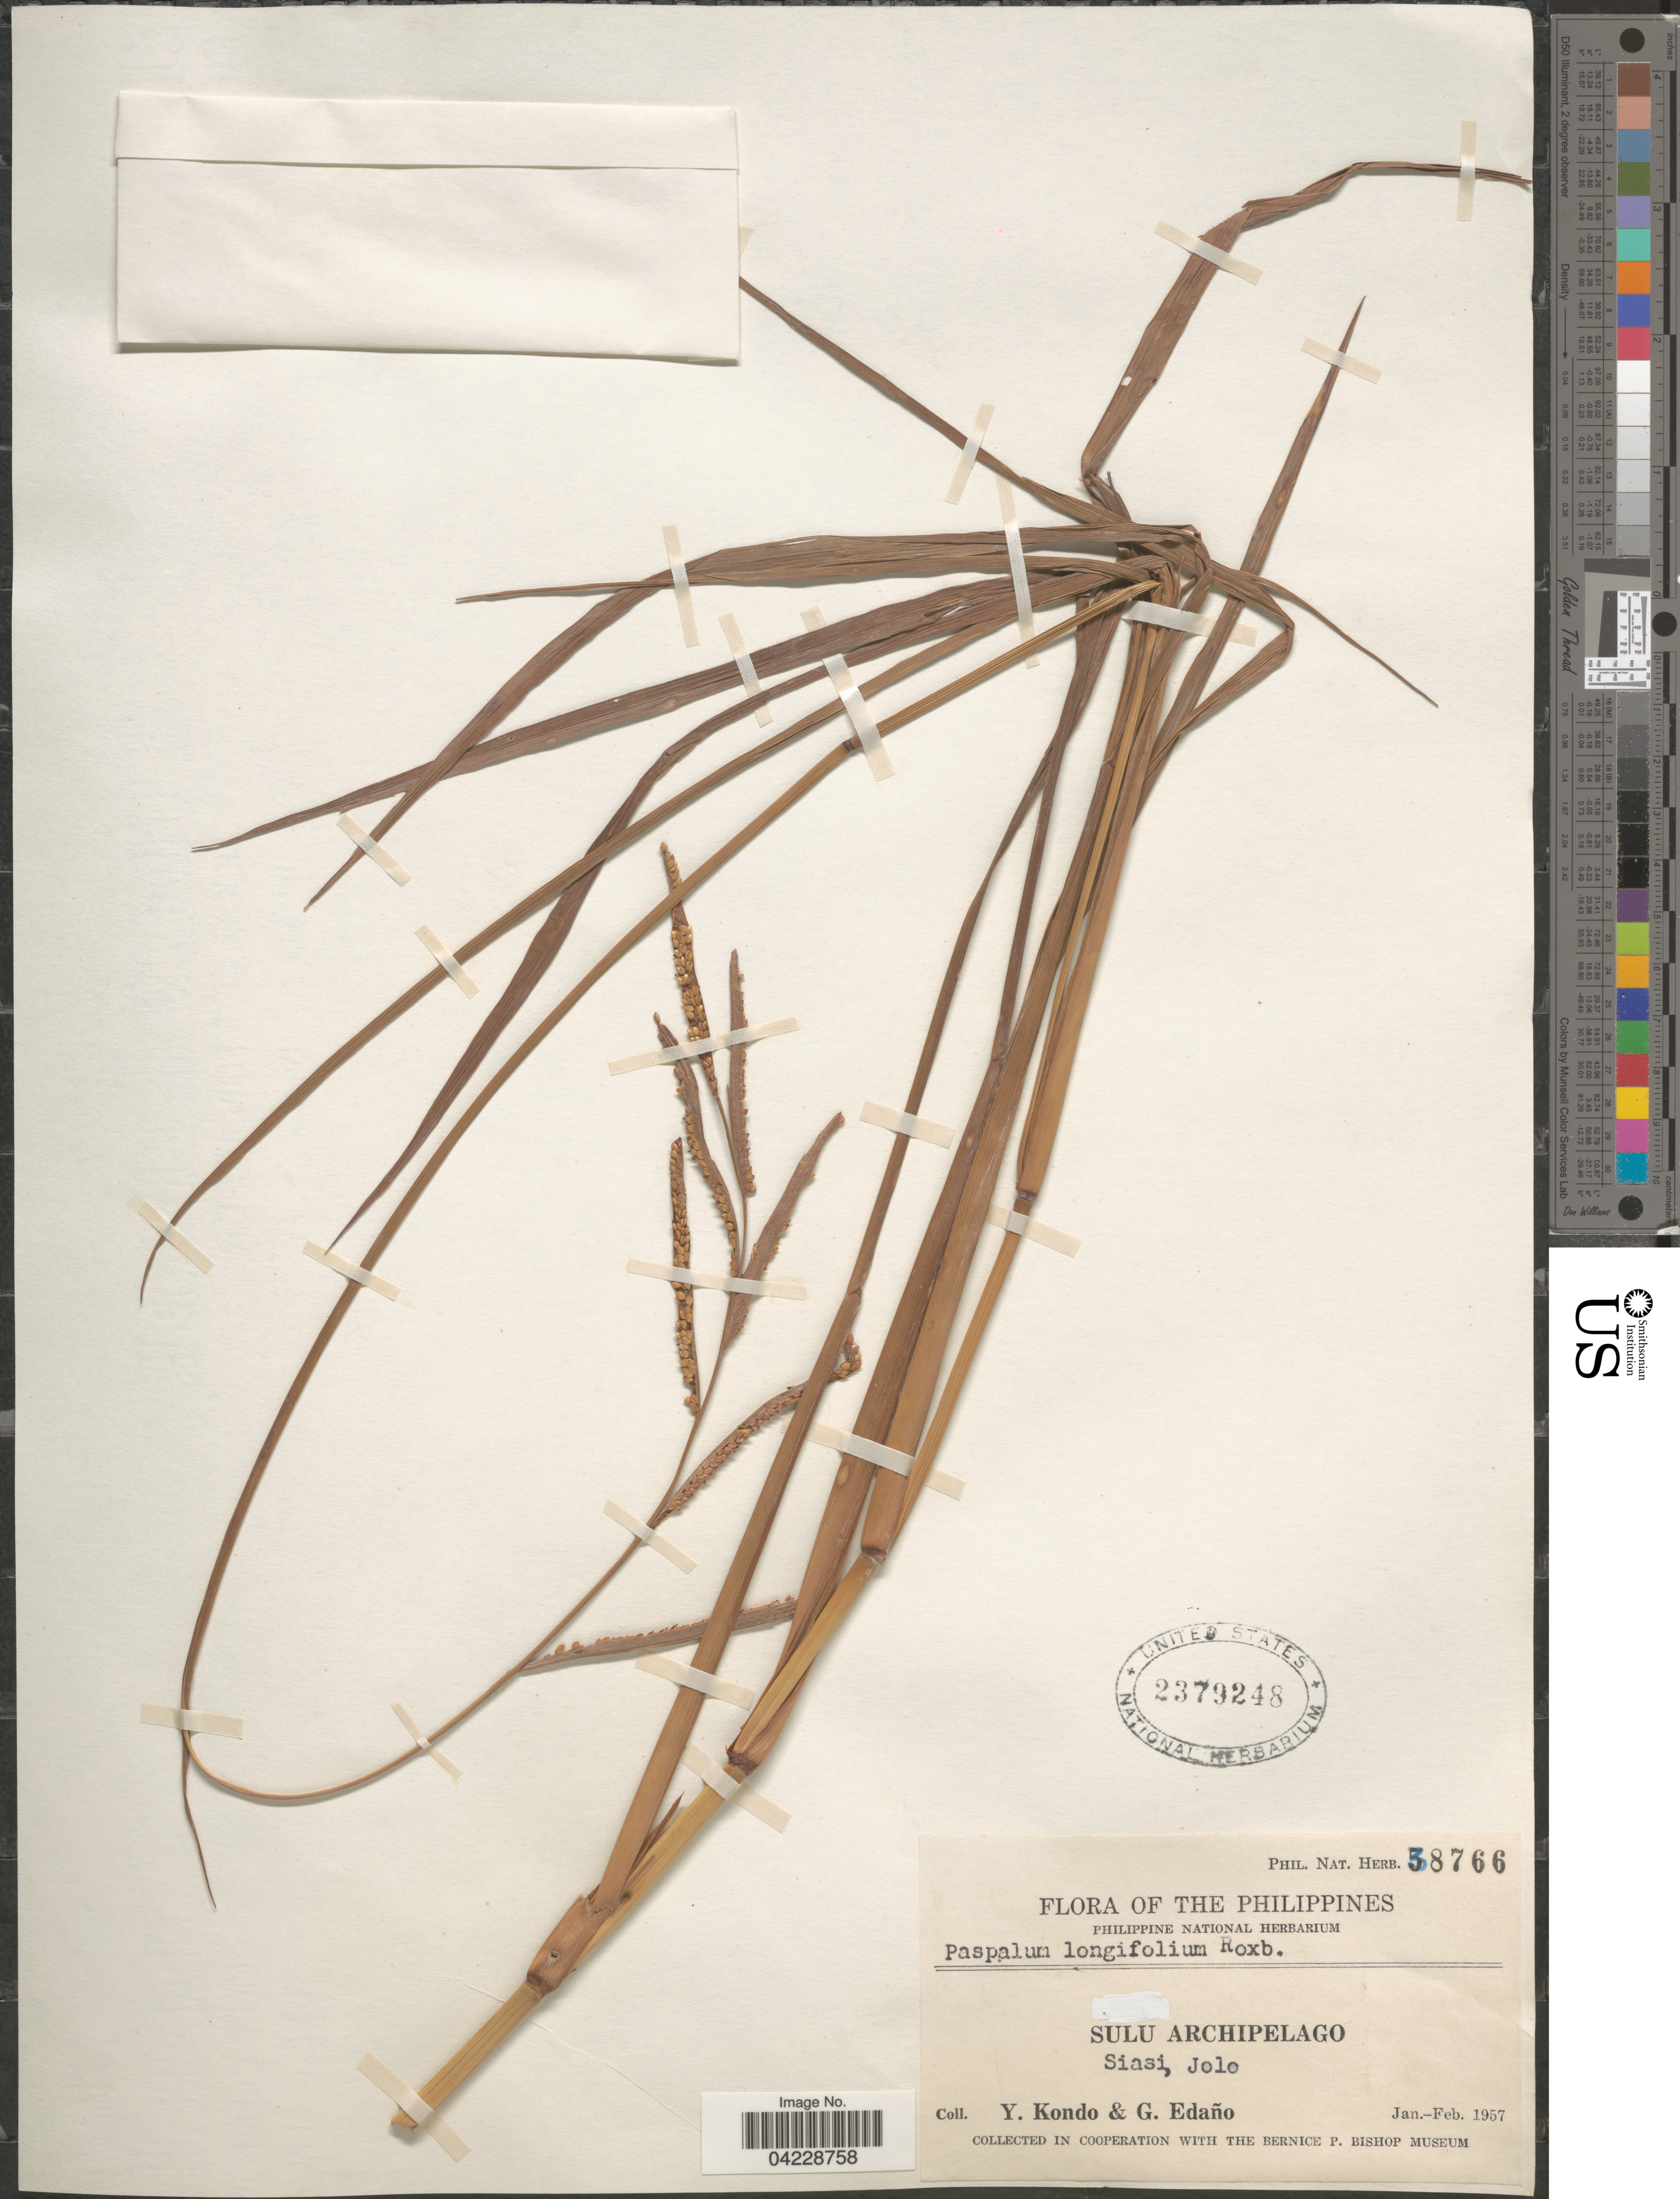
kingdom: Plantae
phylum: Tracheophyta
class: Liliopsida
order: Poales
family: Poaceae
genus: Paspalum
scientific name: Paspalum longifolium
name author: Roxb.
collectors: Y. Kondo & G. Edaño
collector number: Phil. Nat. Herb. 38766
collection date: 1957-01/1957-02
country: Philippines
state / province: Muslim Mindanao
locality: Sulu Archipelago. Siasi, Jolo.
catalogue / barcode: US 2379248